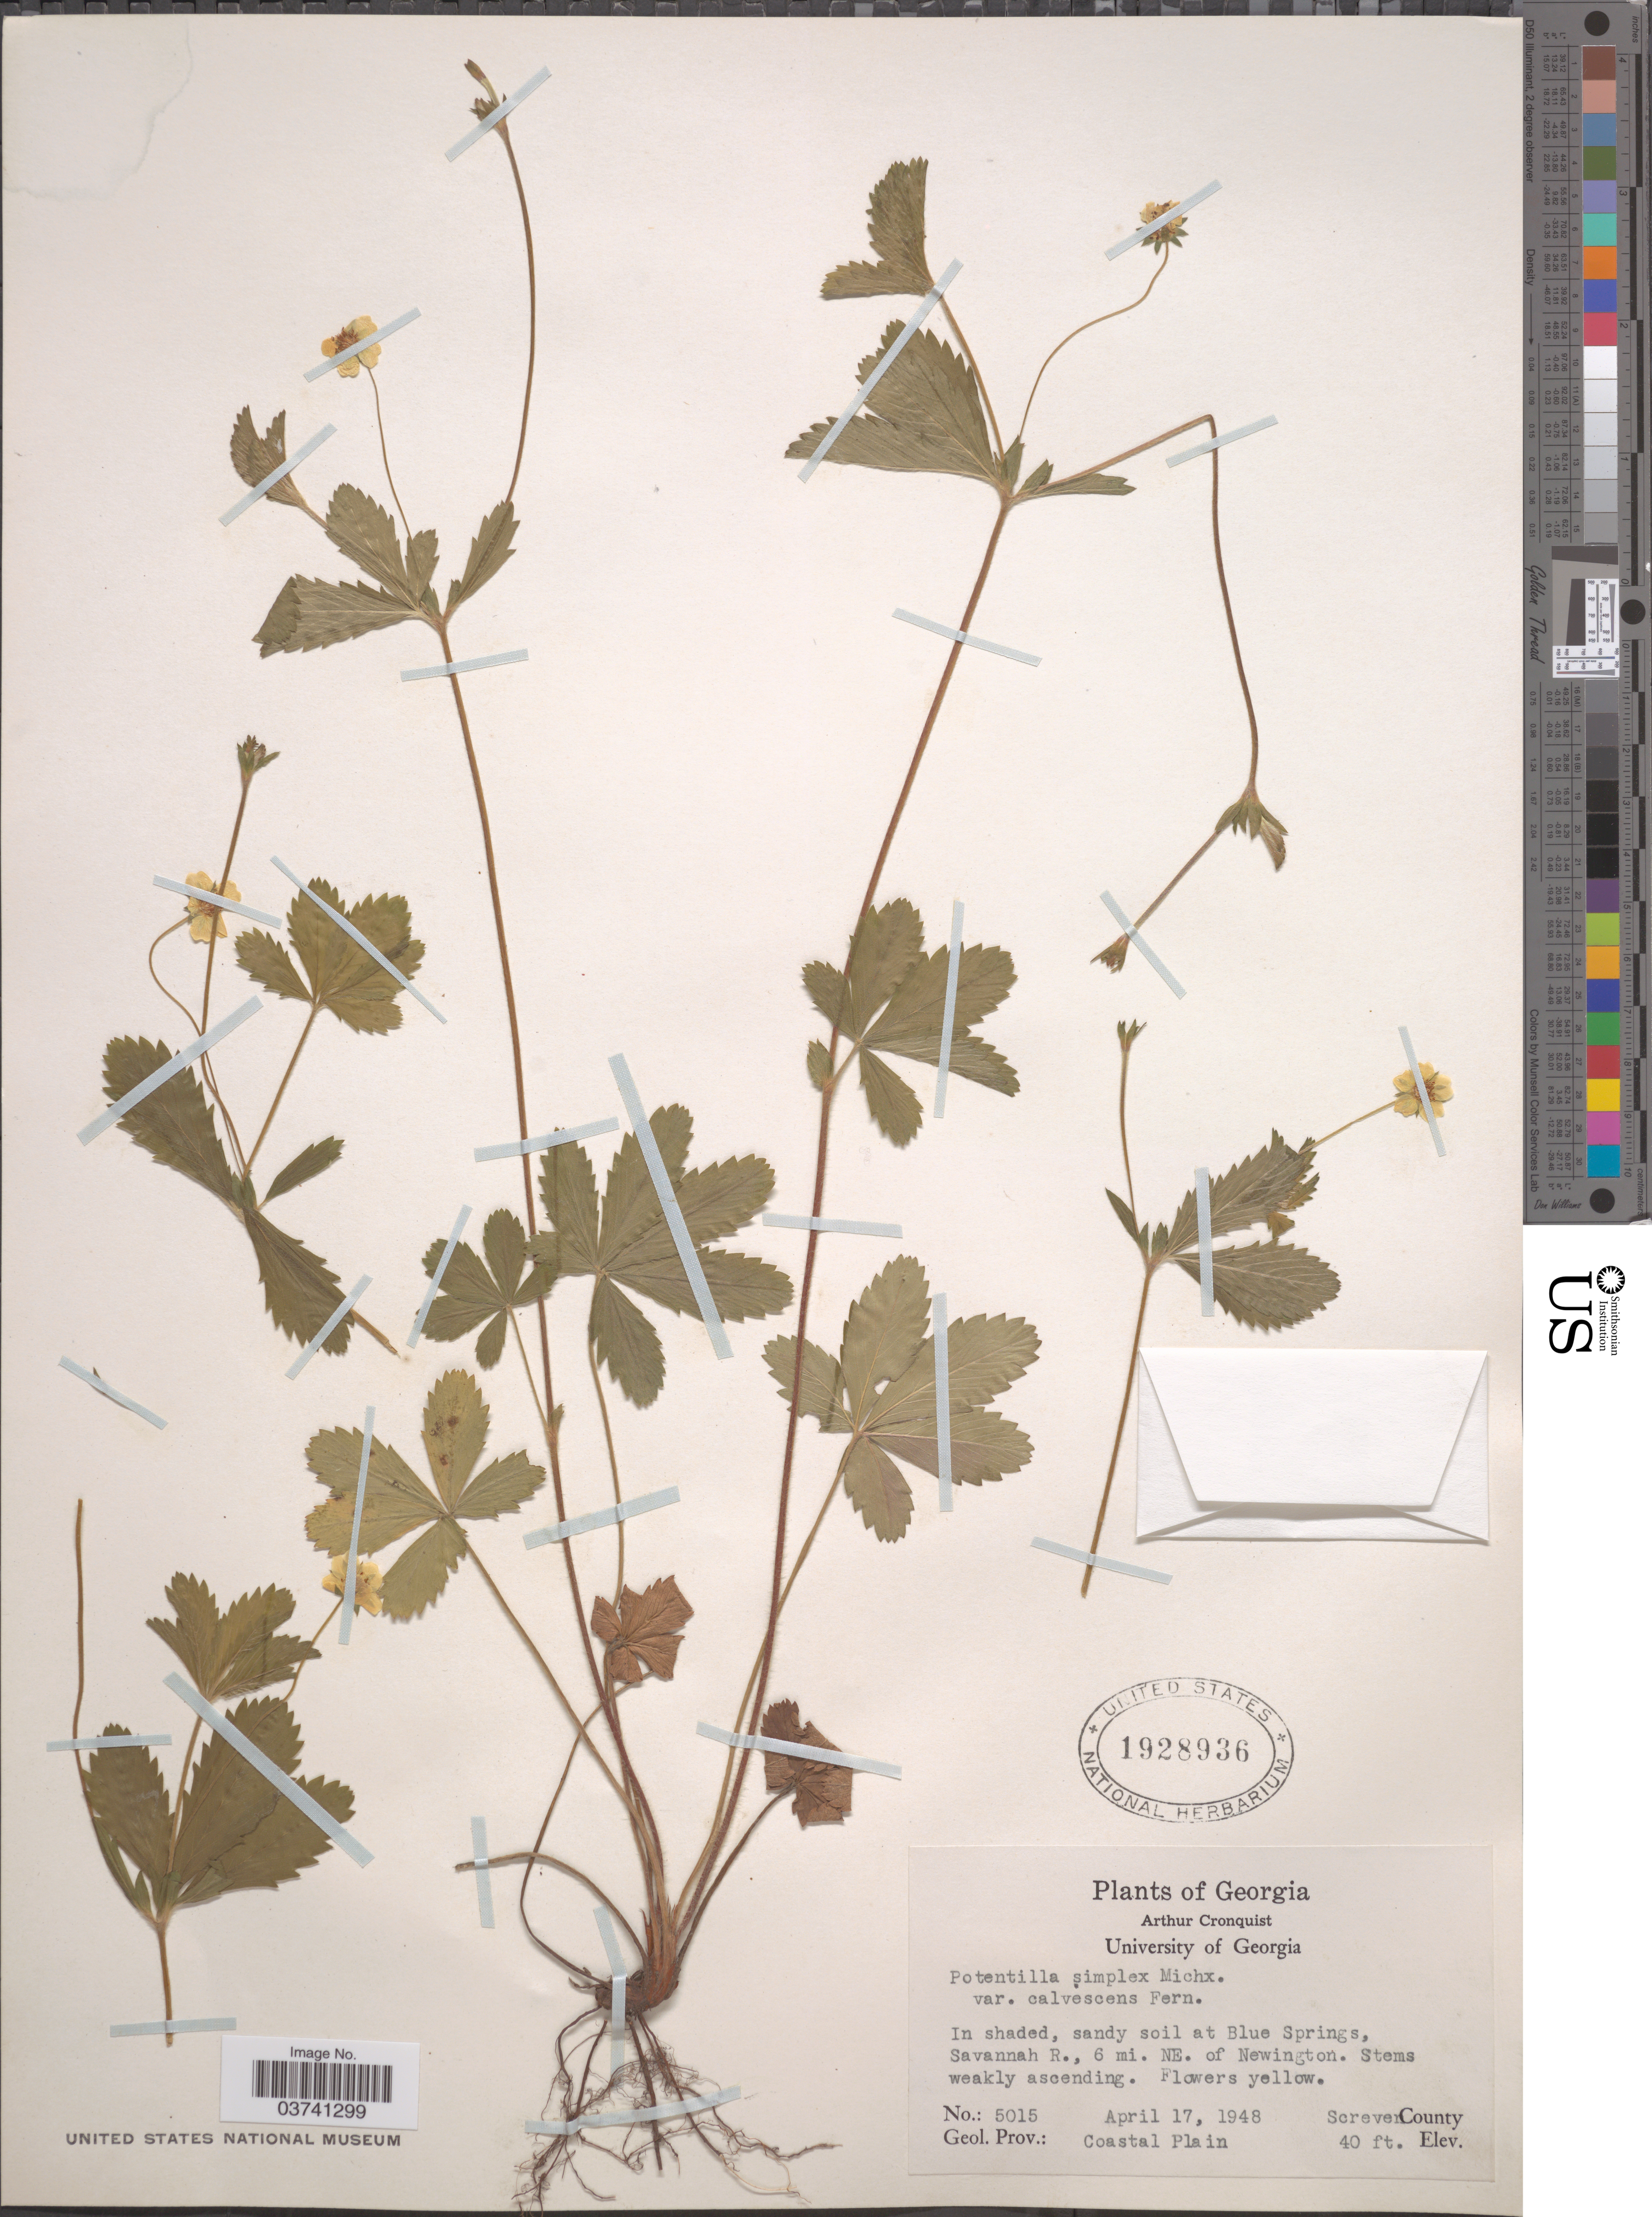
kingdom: Plantae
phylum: Tracheophyta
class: Magnoliopsida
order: Rosales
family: Rosaceae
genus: Potentilla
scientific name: Potentilla simplex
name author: Michx.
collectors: A. J. Cronquist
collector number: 5015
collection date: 1948-04-17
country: United States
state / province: Georgia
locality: Sandy soil at Blue Springs, Savannah R., 6 mi. NE. of Newington. Screven County. Geol. Prov.: Coastal Plain.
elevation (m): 12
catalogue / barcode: US 1928936